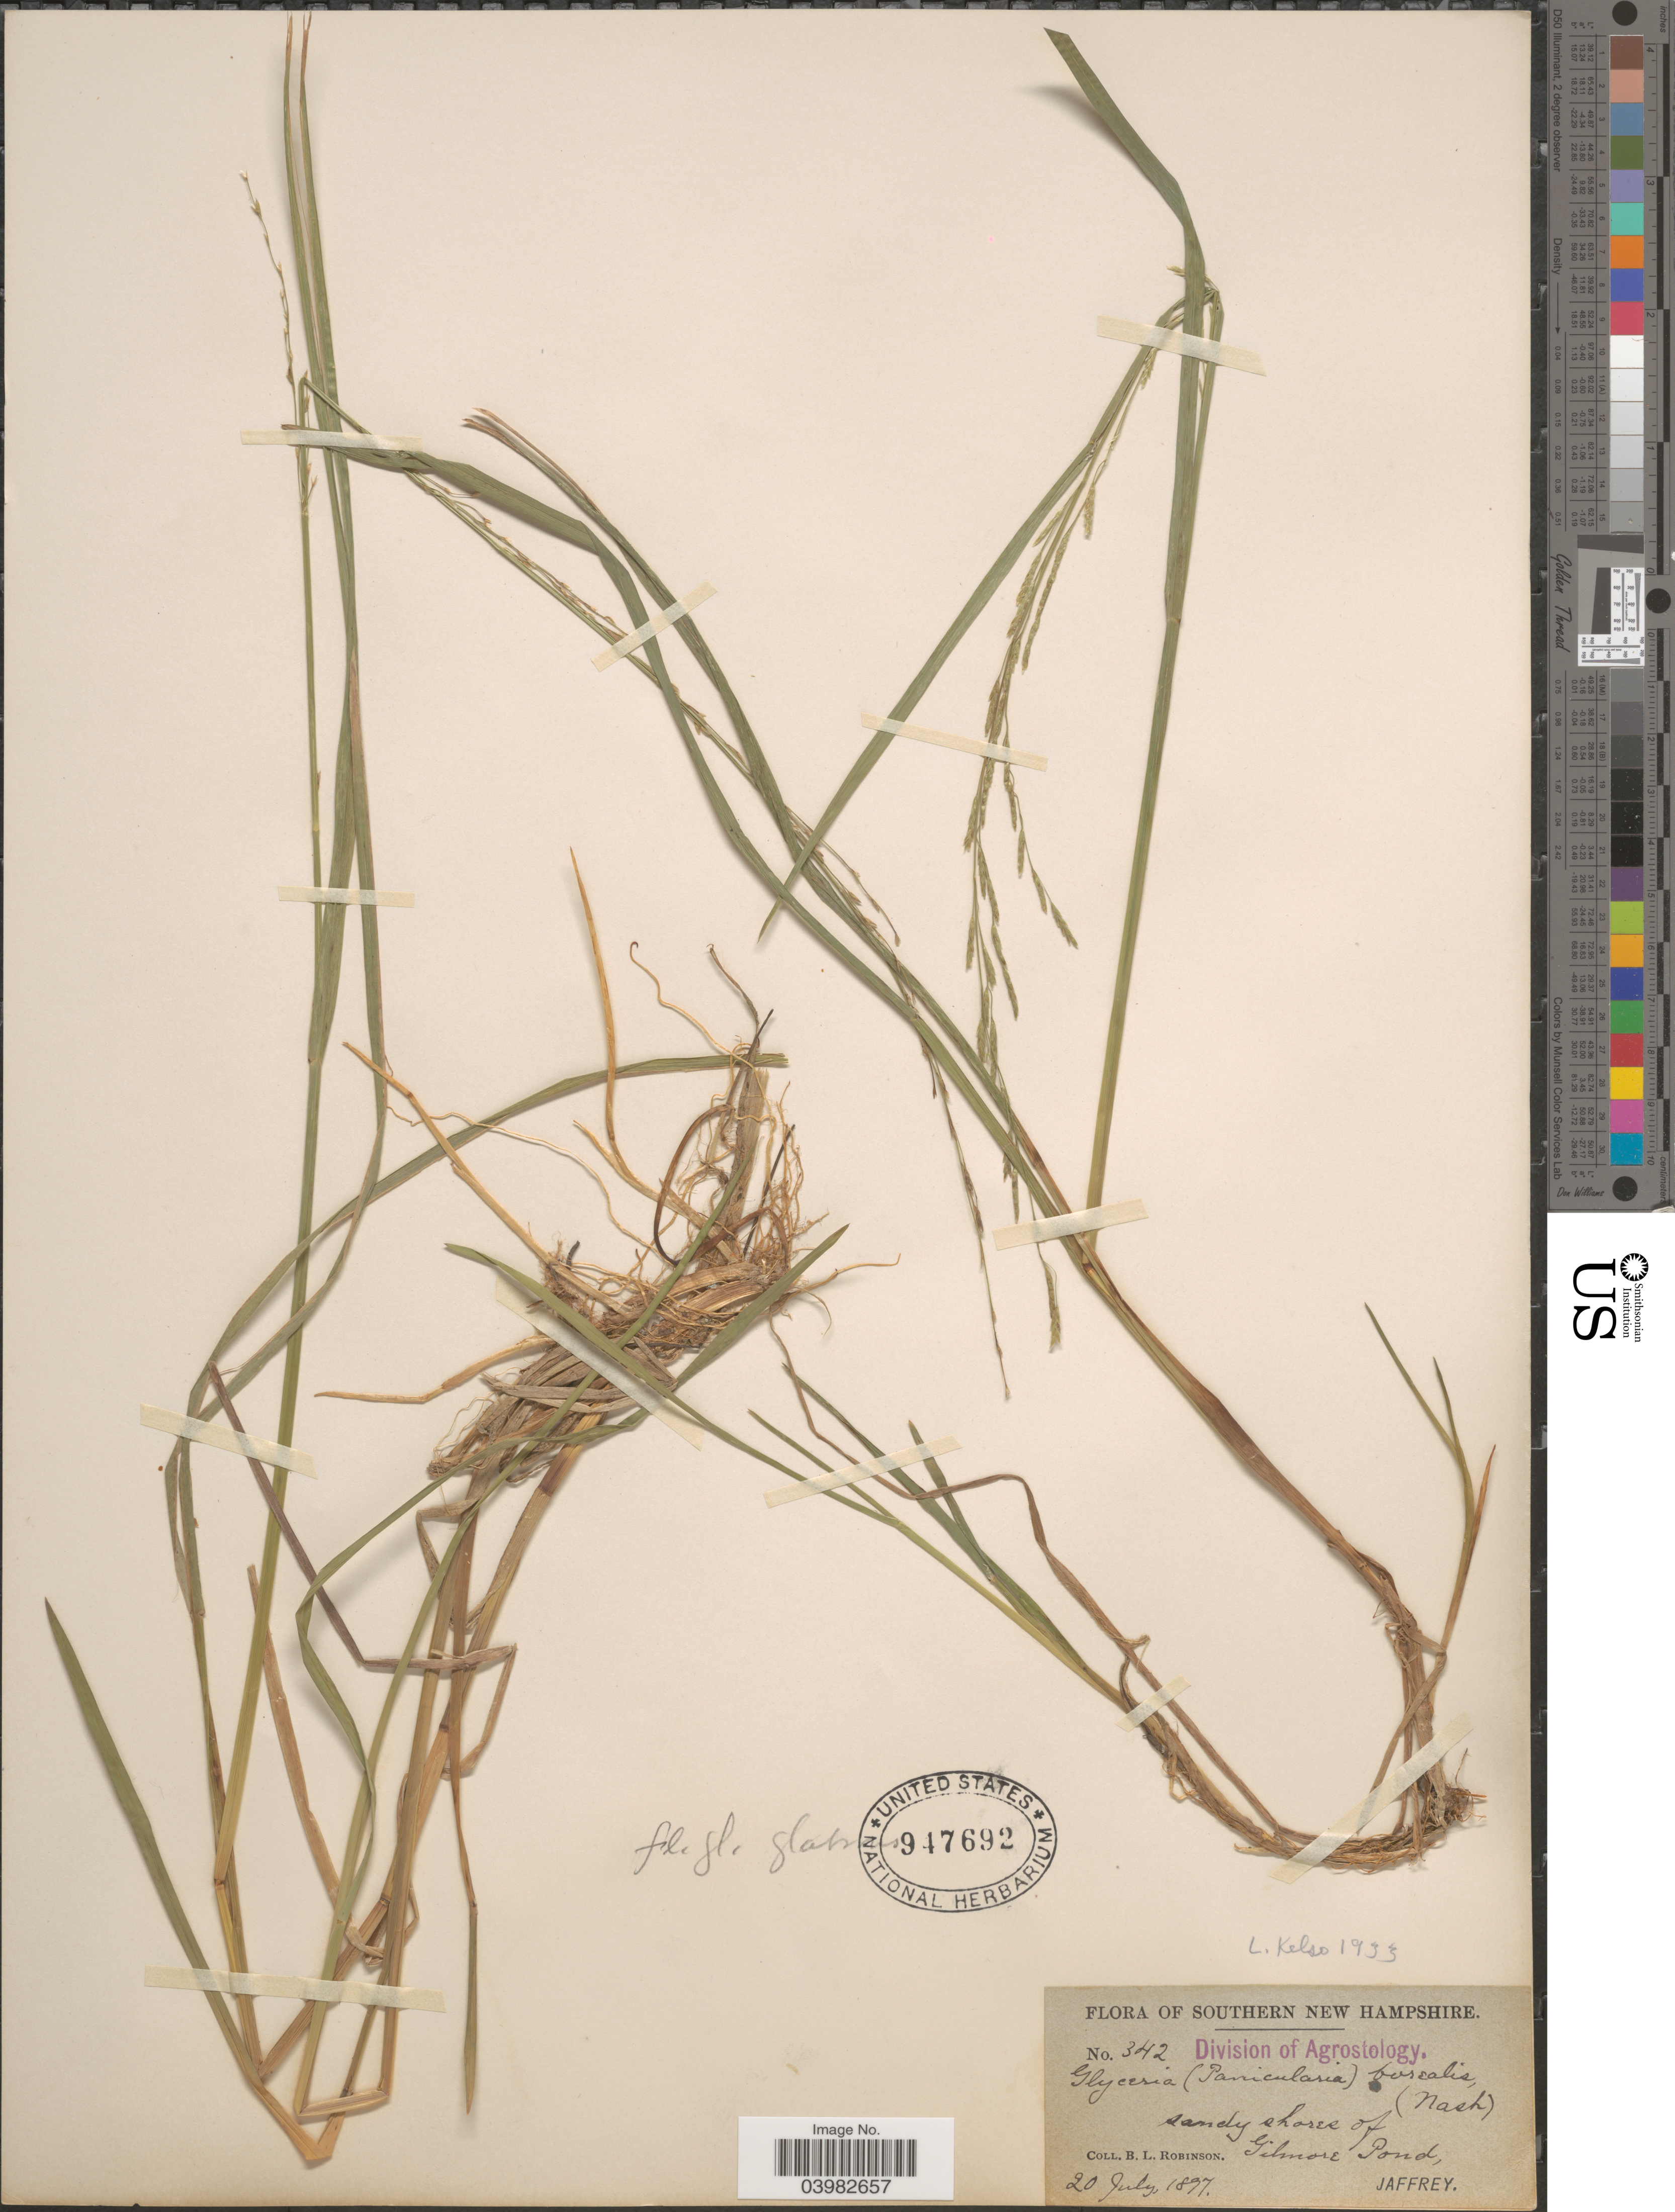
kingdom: Plantae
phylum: Tracheophyta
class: Liliopsida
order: Poales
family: Poaceae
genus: Glyceria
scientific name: Glyceria borealis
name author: (Nash) Batchelder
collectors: B. L. Robinson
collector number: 342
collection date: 1897-07-20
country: United States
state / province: New Hampshire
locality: Southern New Hampshire. Sandy shores of Gilmore Pond. Jaffrey.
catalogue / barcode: US 947692